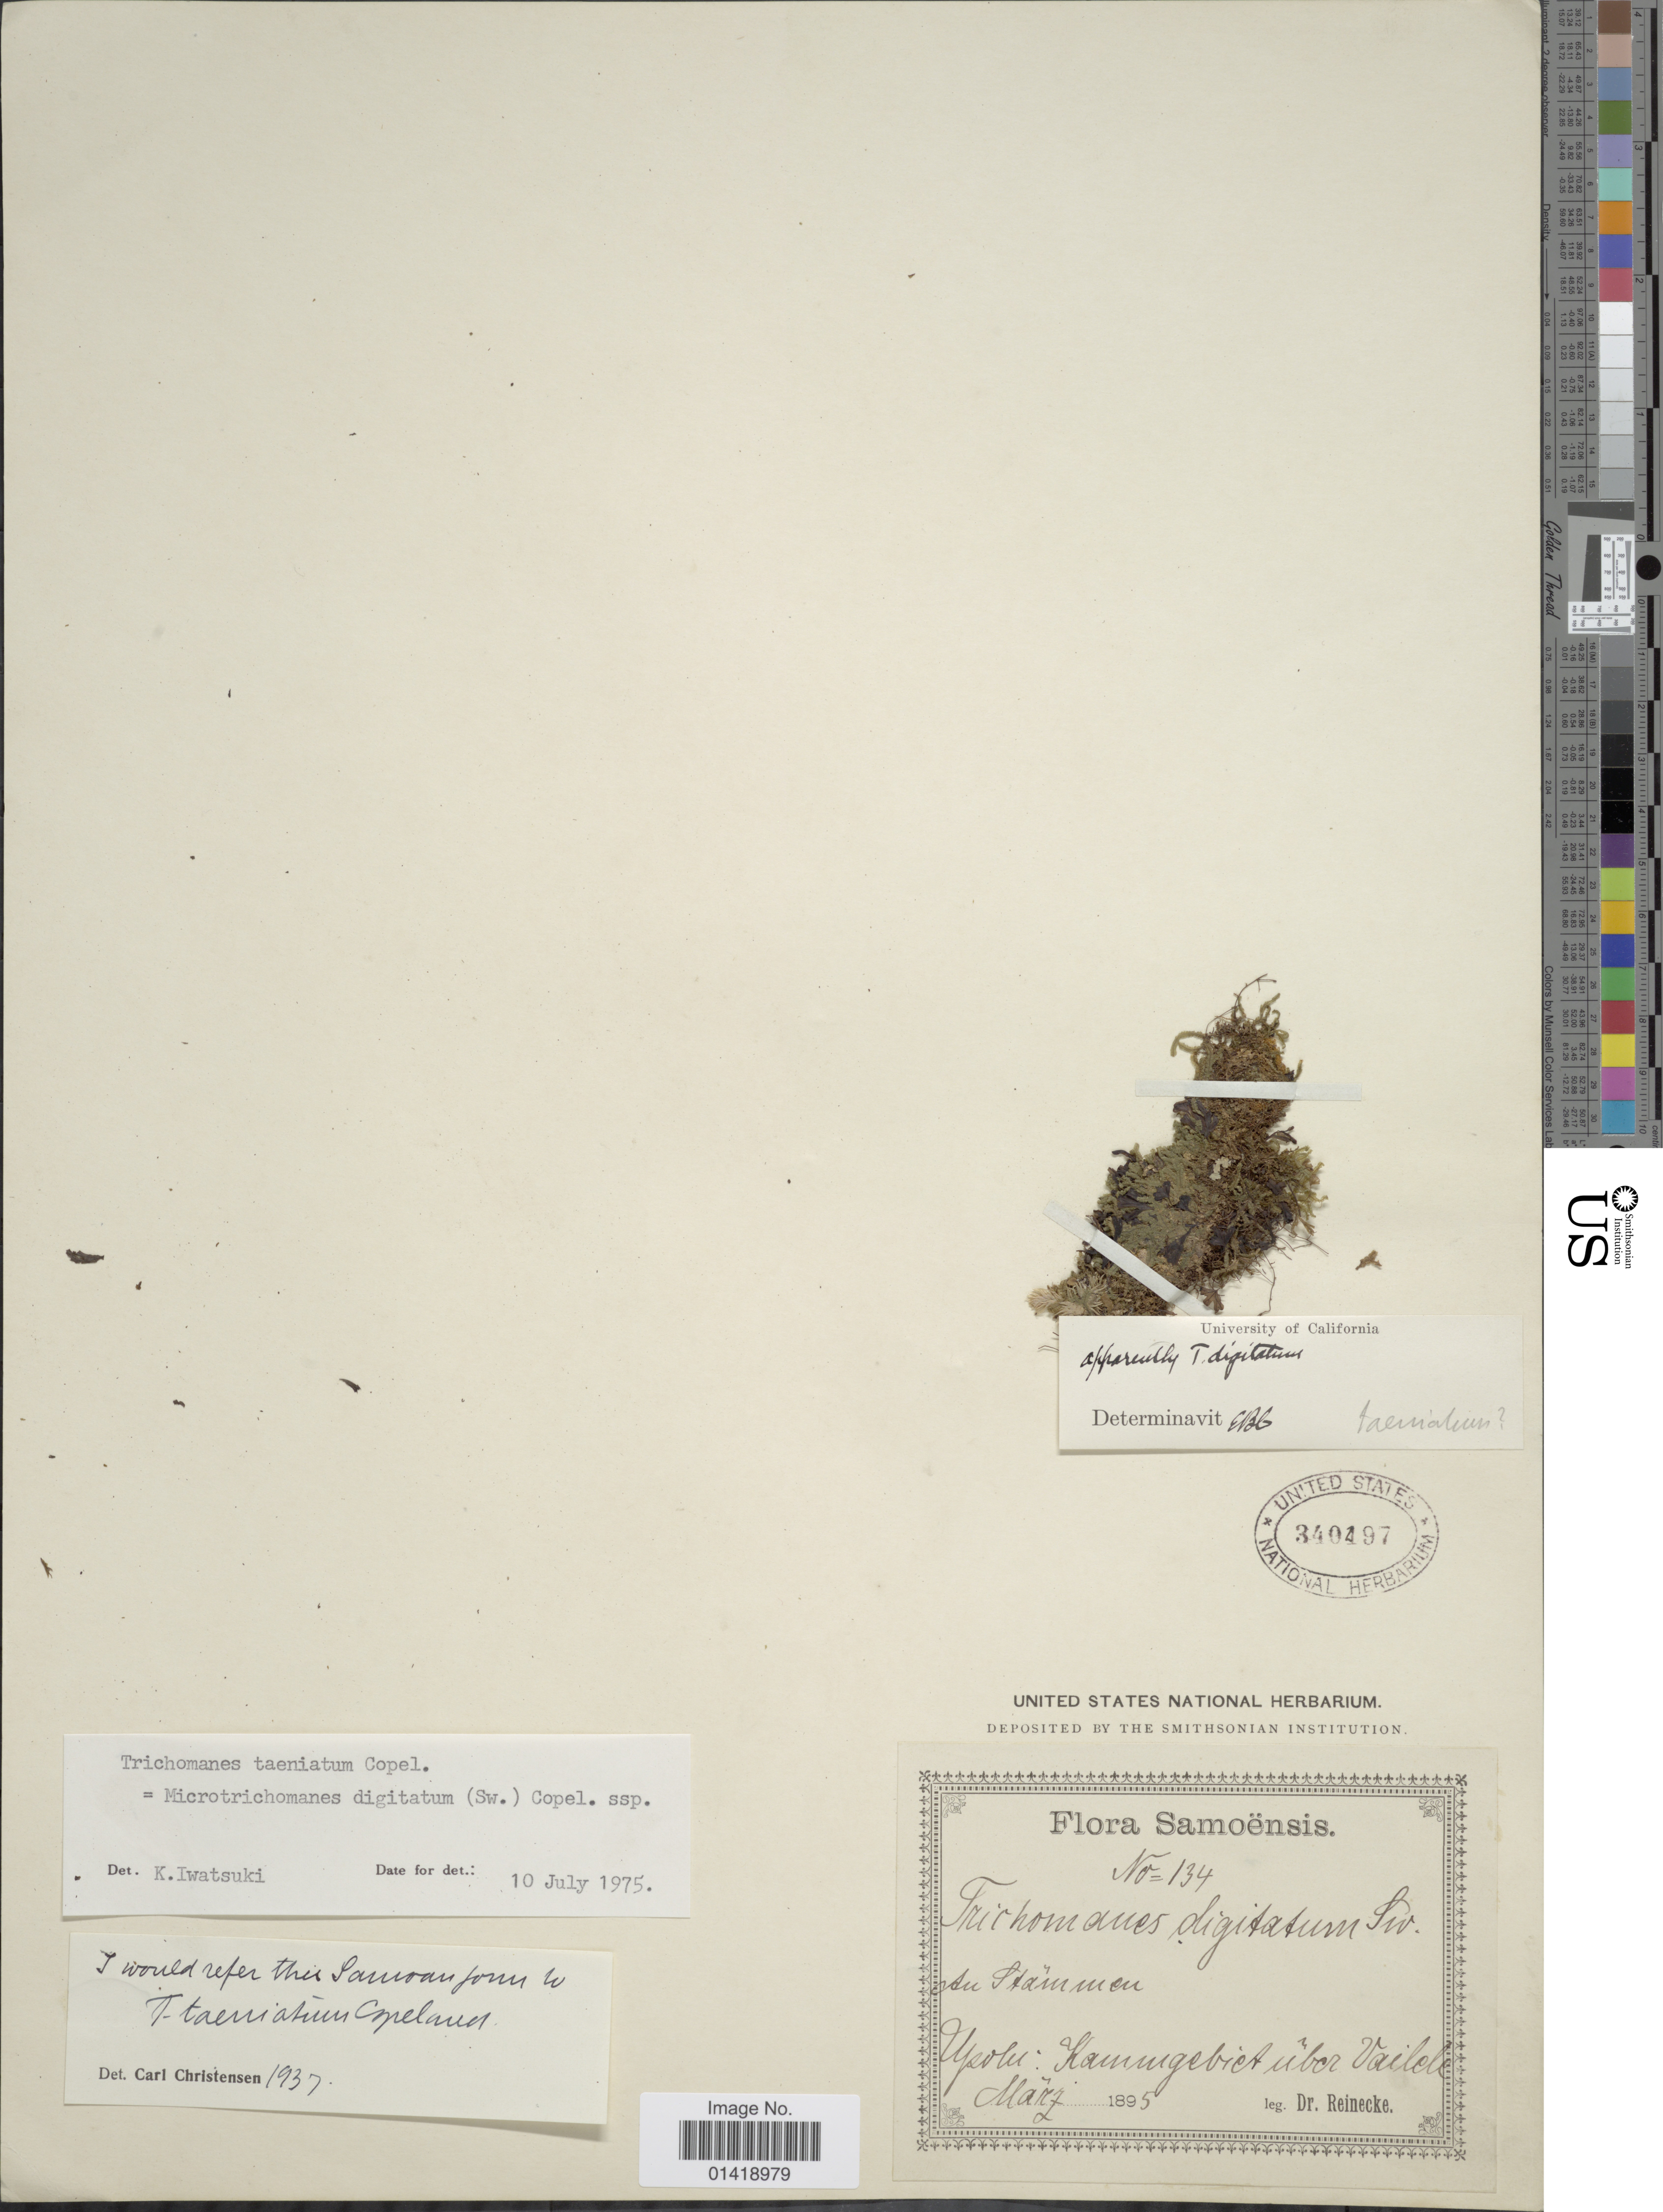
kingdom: Plantae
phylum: Tracheophyta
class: Polypodiopsida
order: Hymenophyllales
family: Hymenophyllaceae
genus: Hymenophyllum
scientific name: Hymenophyllum digitatum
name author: (Sw.) Fosberg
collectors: -- Reinecke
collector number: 134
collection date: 1895-03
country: Samoa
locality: Upolu Kammgebiet uber Vailele [interpreted]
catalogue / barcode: US 340497